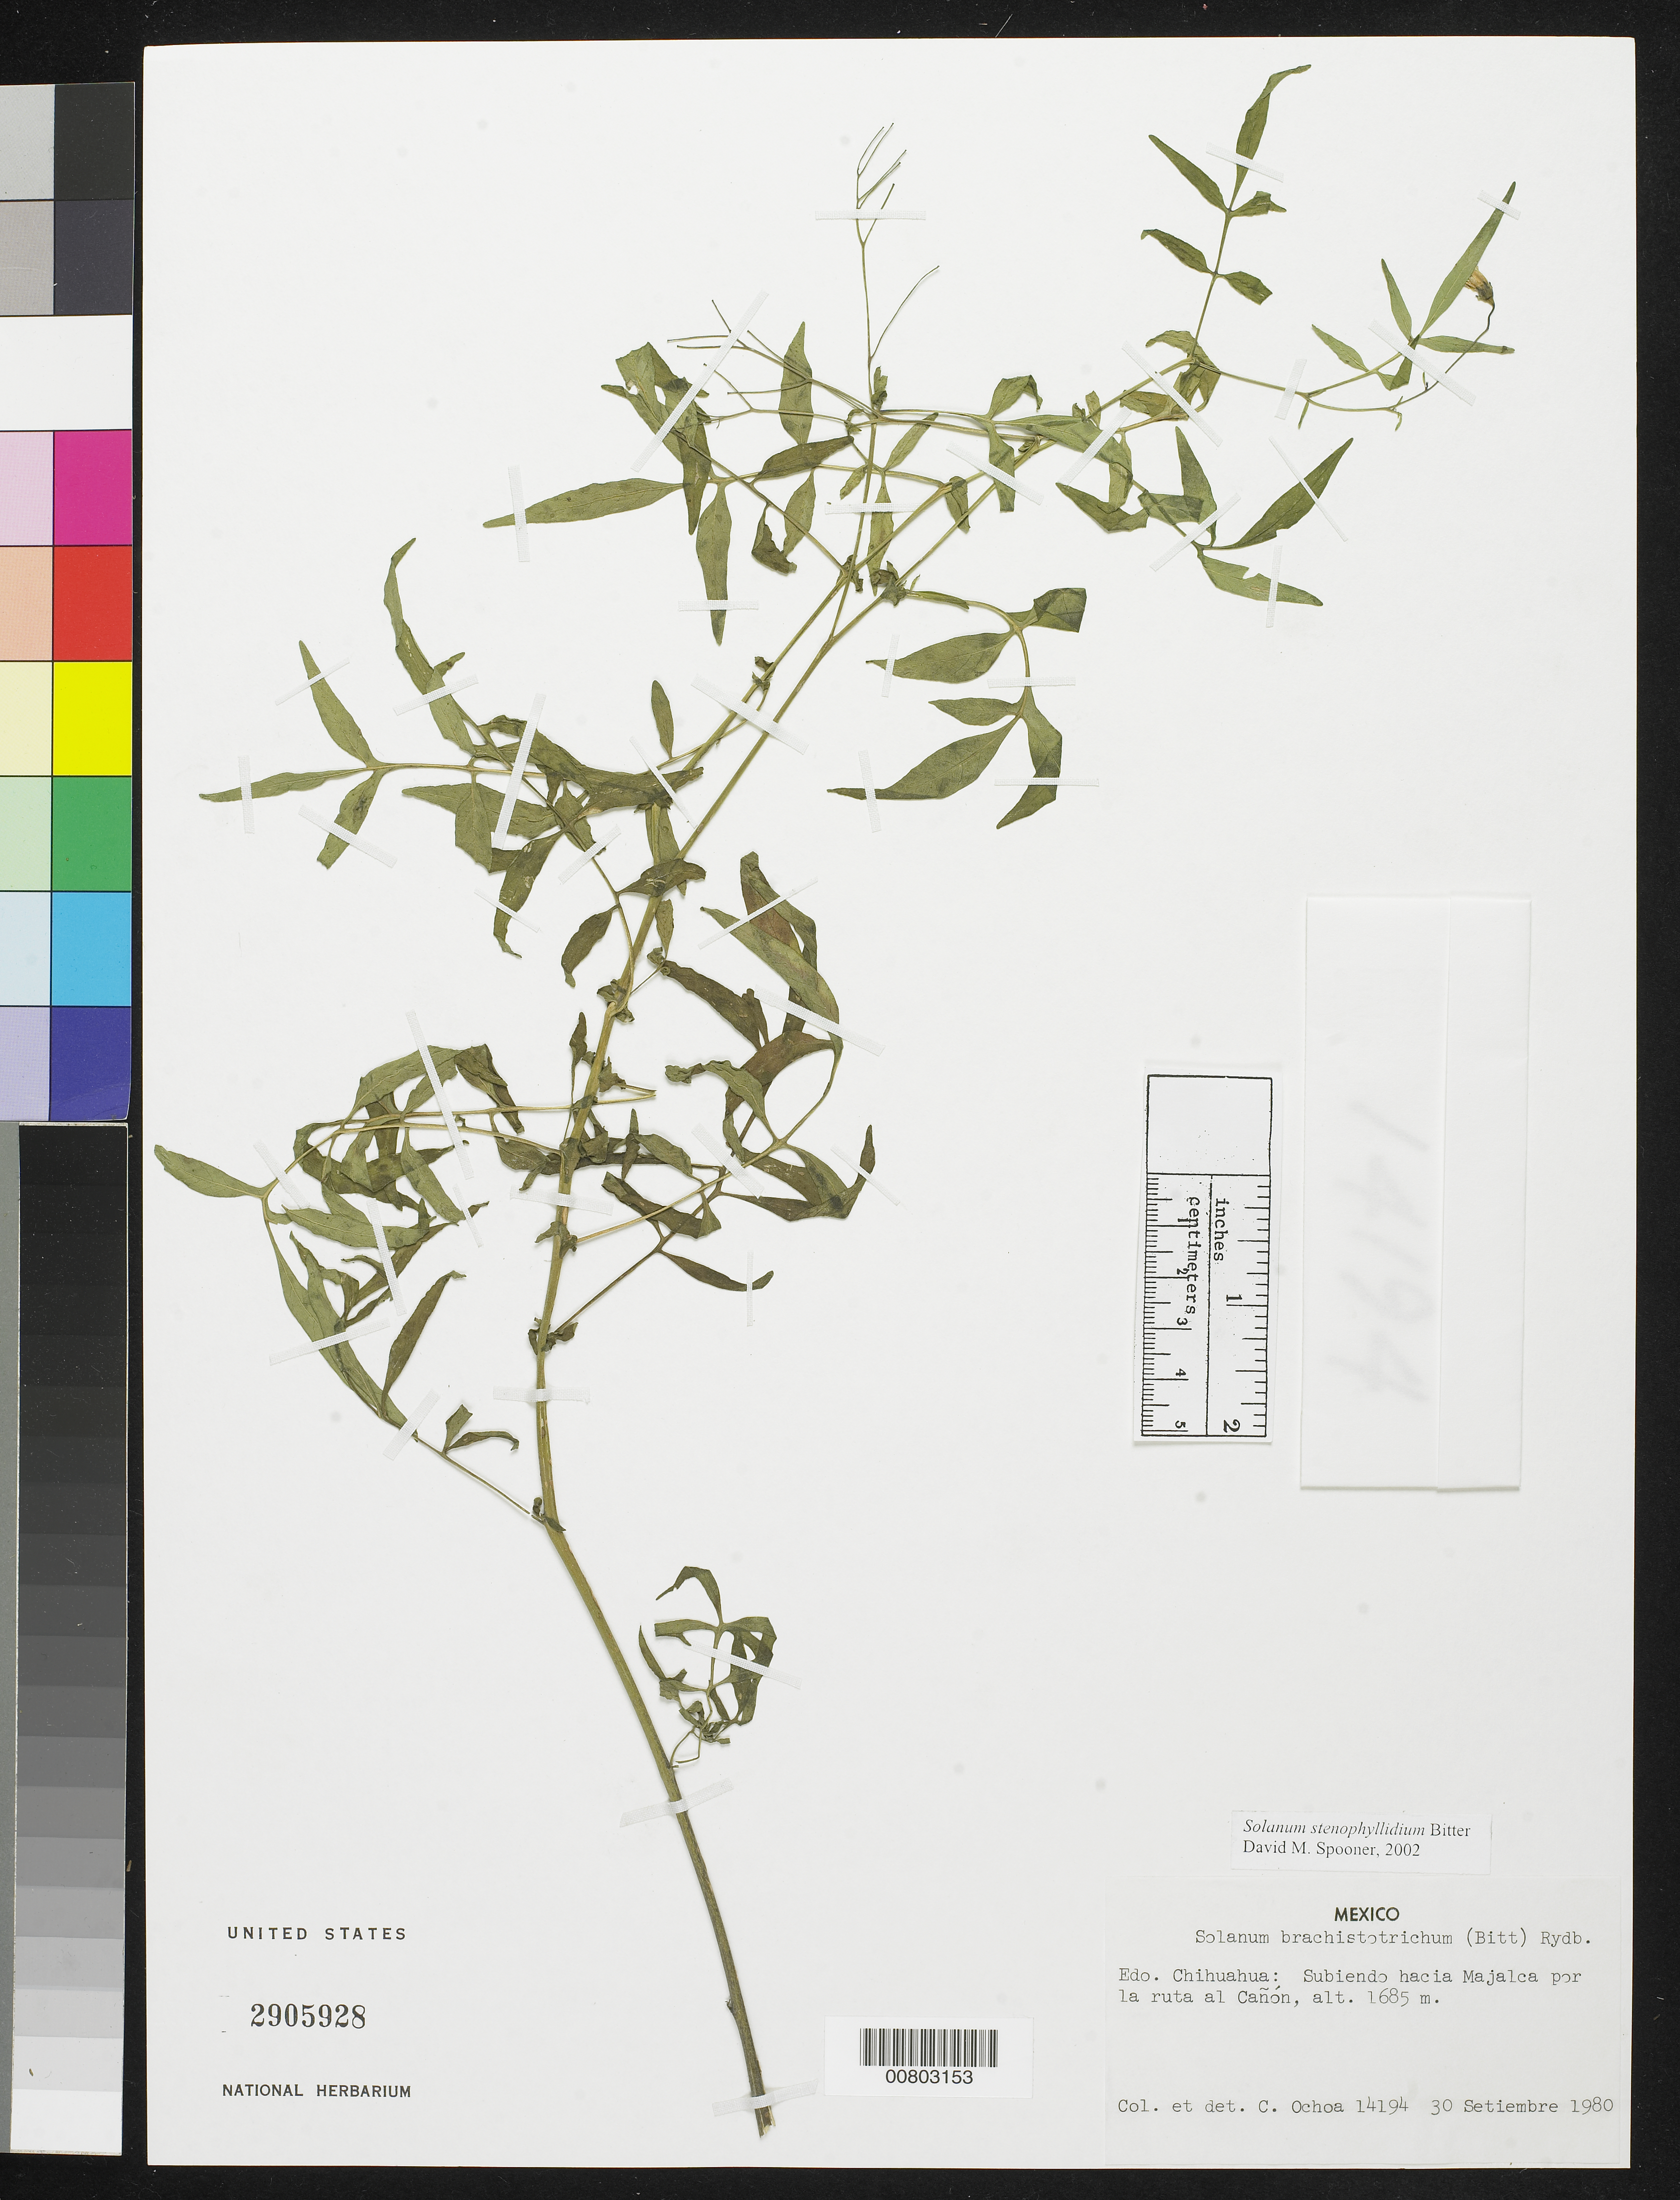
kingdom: Plantae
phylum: Tracheophyta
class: Magnoliopsida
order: Solanales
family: Solanaceae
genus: Solanum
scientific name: Solanum stenophyllidium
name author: Bitter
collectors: C. Ochoa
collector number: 14194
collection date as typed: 30 Sep 1980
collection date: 1980-09-30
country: Mexico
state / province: Chihuahua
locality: Subiendo hacia Majalca por la ruta al cañon.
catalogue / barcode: US 2905928